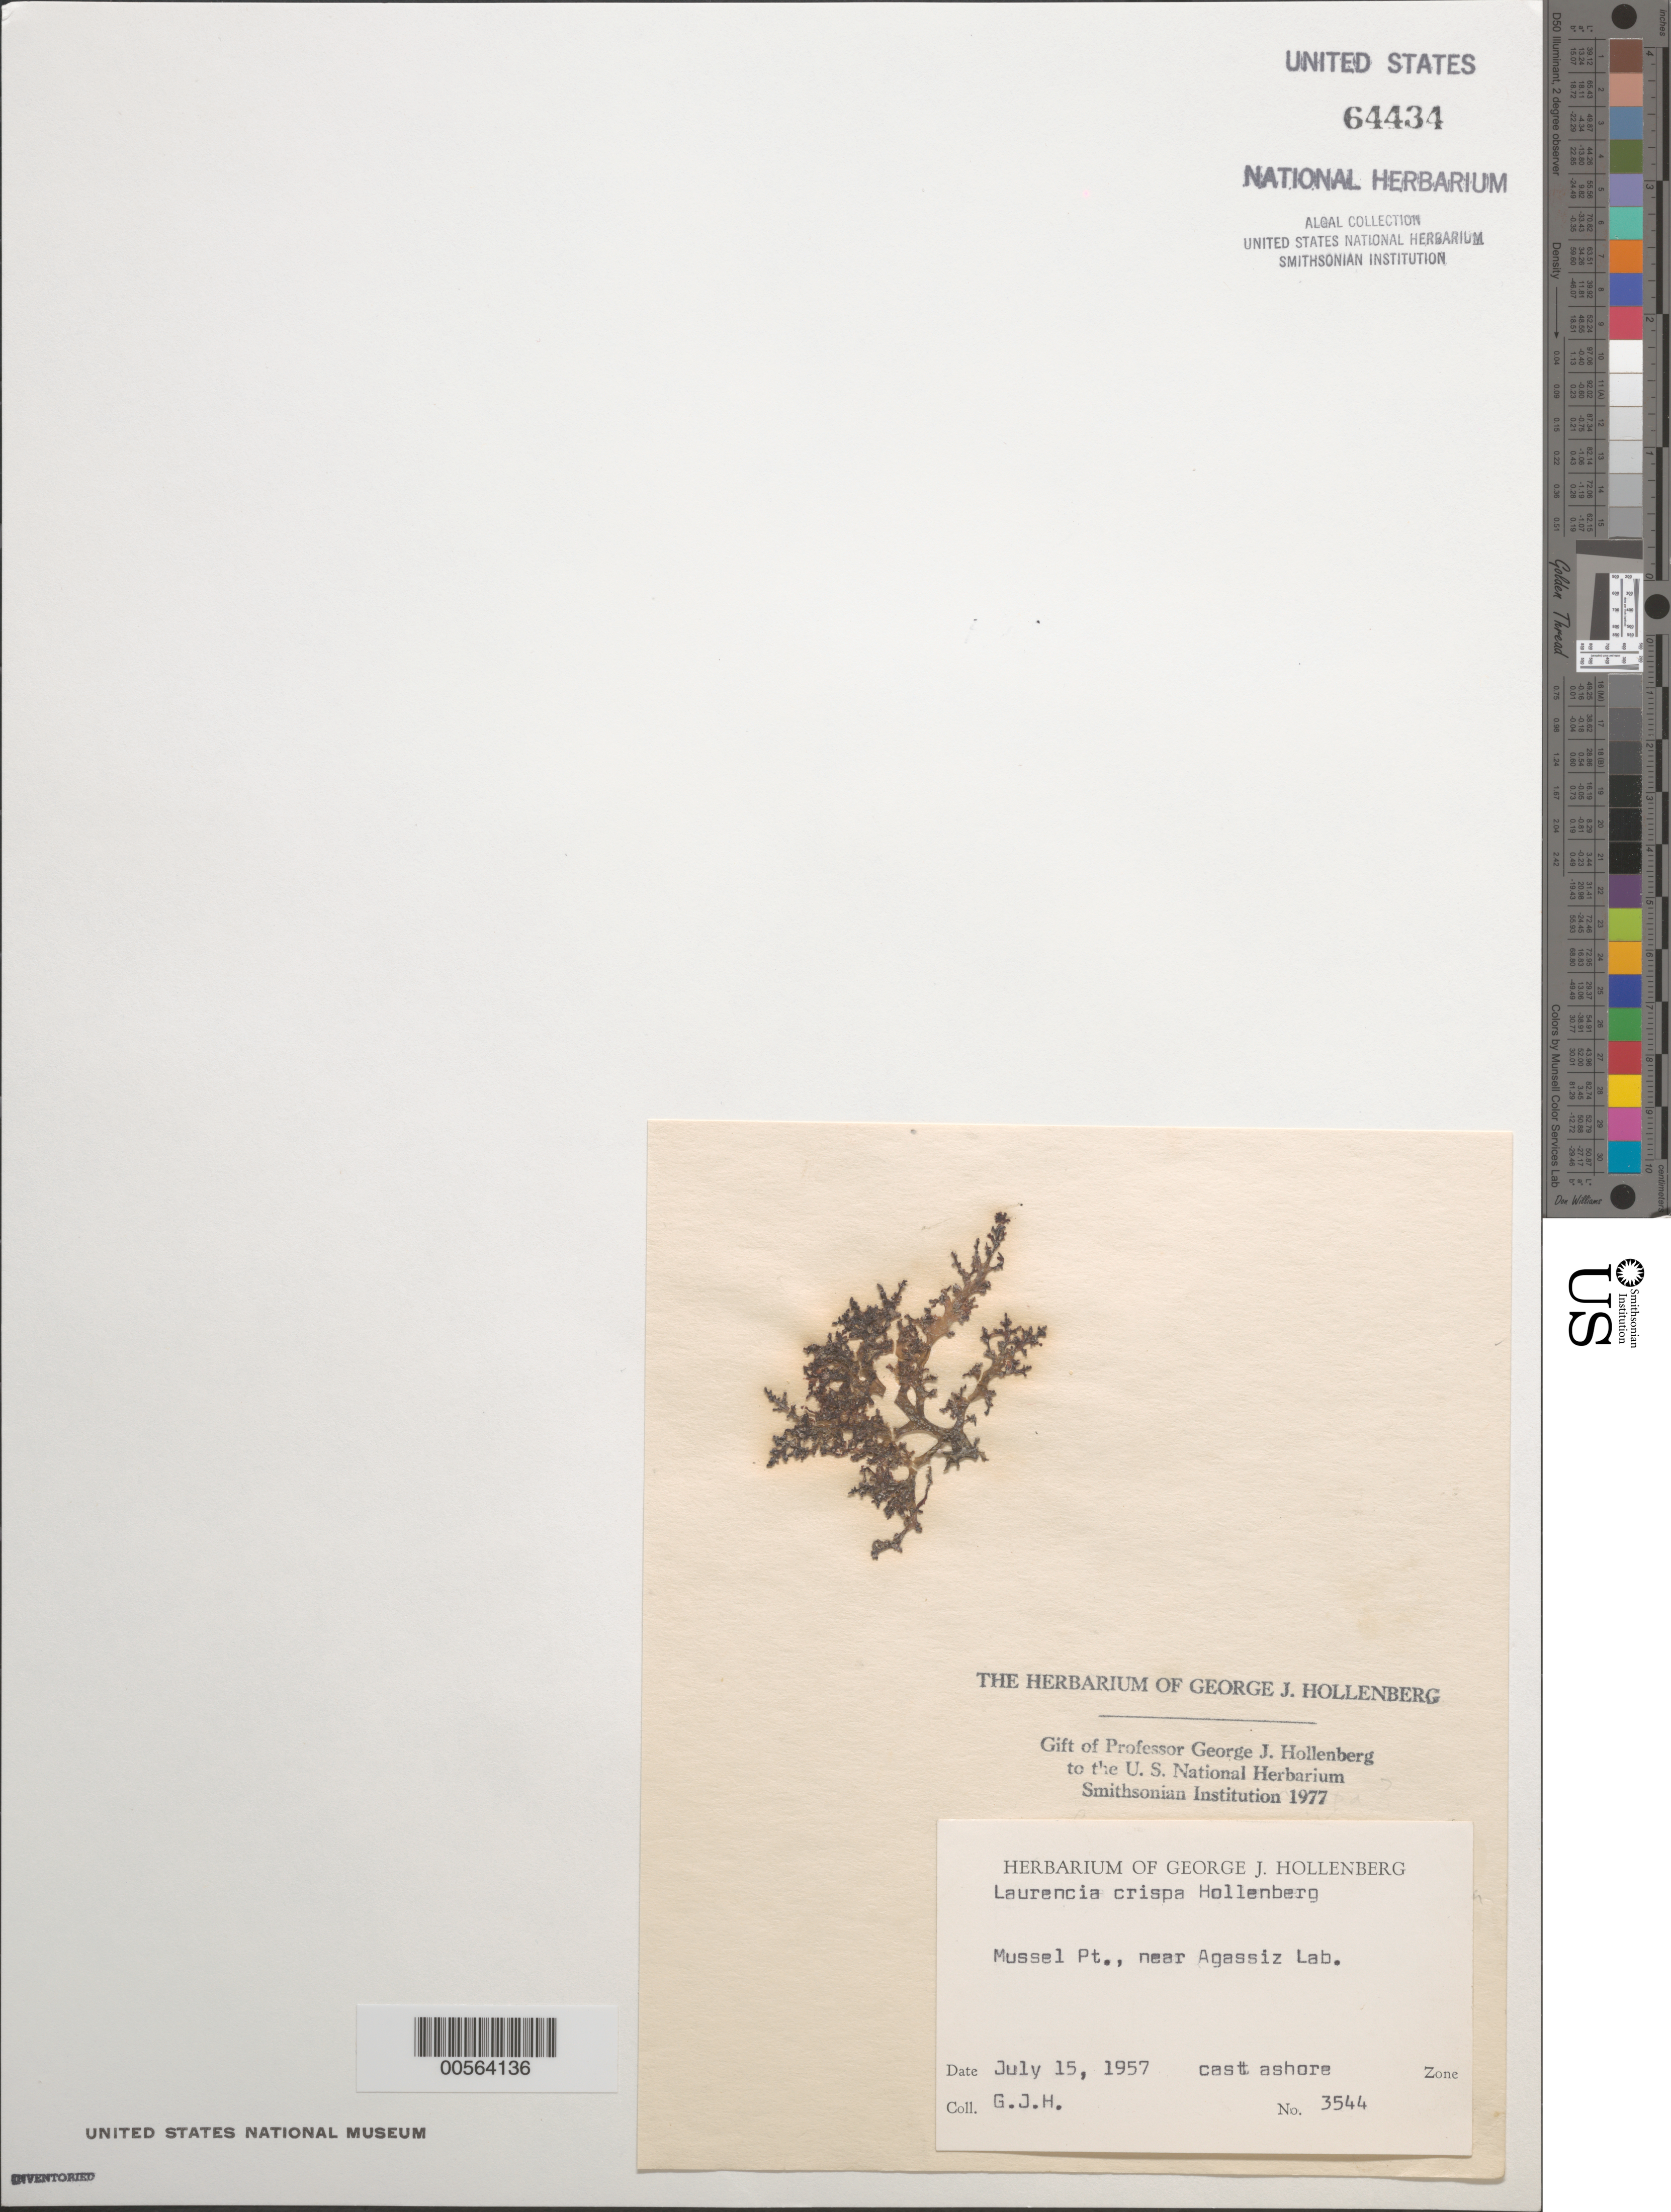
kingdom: Plantae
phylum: Rhodophyta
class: Florideophyceae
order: Ceramiales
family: Rhodomelaceae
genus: Osmundea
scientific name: Osmundea crispa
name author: (Hollenb.) K.W. Nam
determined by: Algae name updating Project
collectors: G. Hollenberg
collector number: GJH 3544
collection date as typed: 15 Aug 1957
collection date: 1957-08-15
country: United States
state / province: California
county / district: Monterey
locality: Mussel Point, near Agassiz Laboratory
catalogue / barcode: US 64434